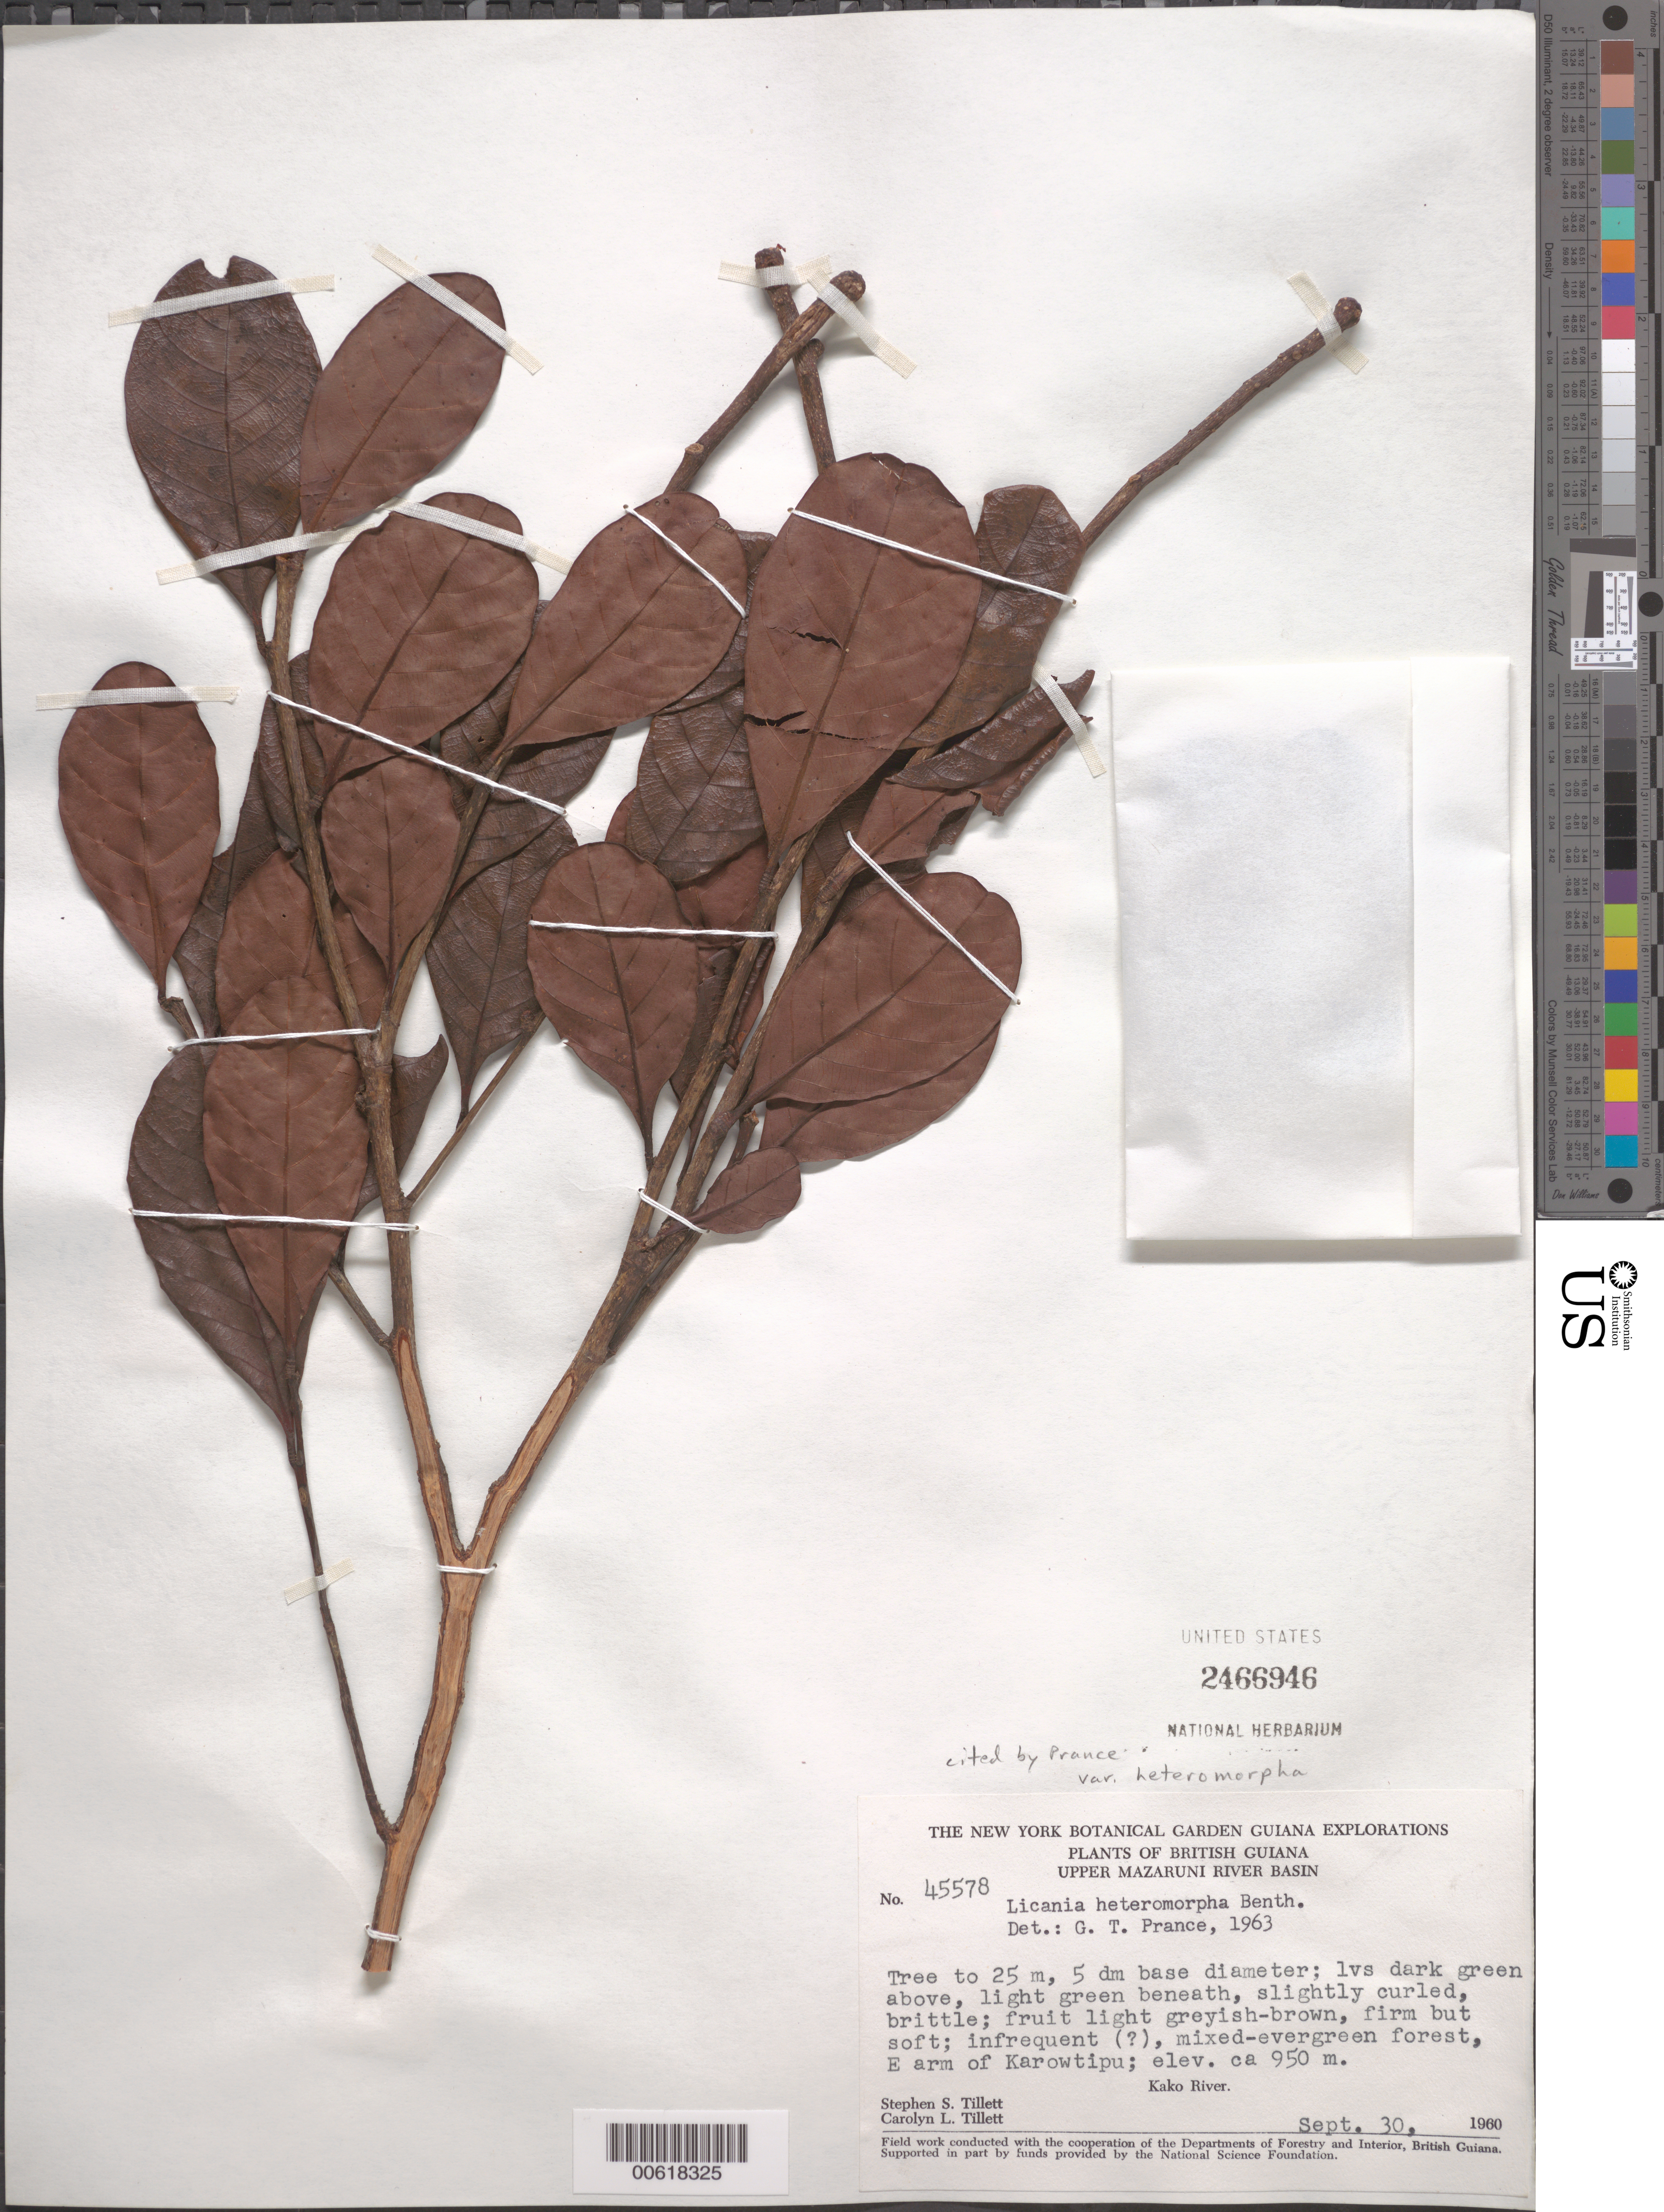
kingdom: Plantae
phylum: Tracheophyta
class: Magnoliopsida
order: Malpighiales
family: Chrysobalanaceae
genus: Hymenopus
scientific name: Hymenopus heteromorphus var. heteromorphus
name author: (Benth.) Sothers & Prance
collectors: S. S. Tillett, C. L. Tillett & R. Boyan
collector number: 45578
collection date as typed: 30-Sep-60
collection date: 1960-09-30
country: Guyana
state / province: Cuyuni-Mazaruni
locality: Karowtipu, E end of, Kako R., upper Mazaruni River Basin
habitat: Mixed evergreen forest on E. arm of Karowtipu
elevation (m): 945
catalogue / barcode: US 2466946